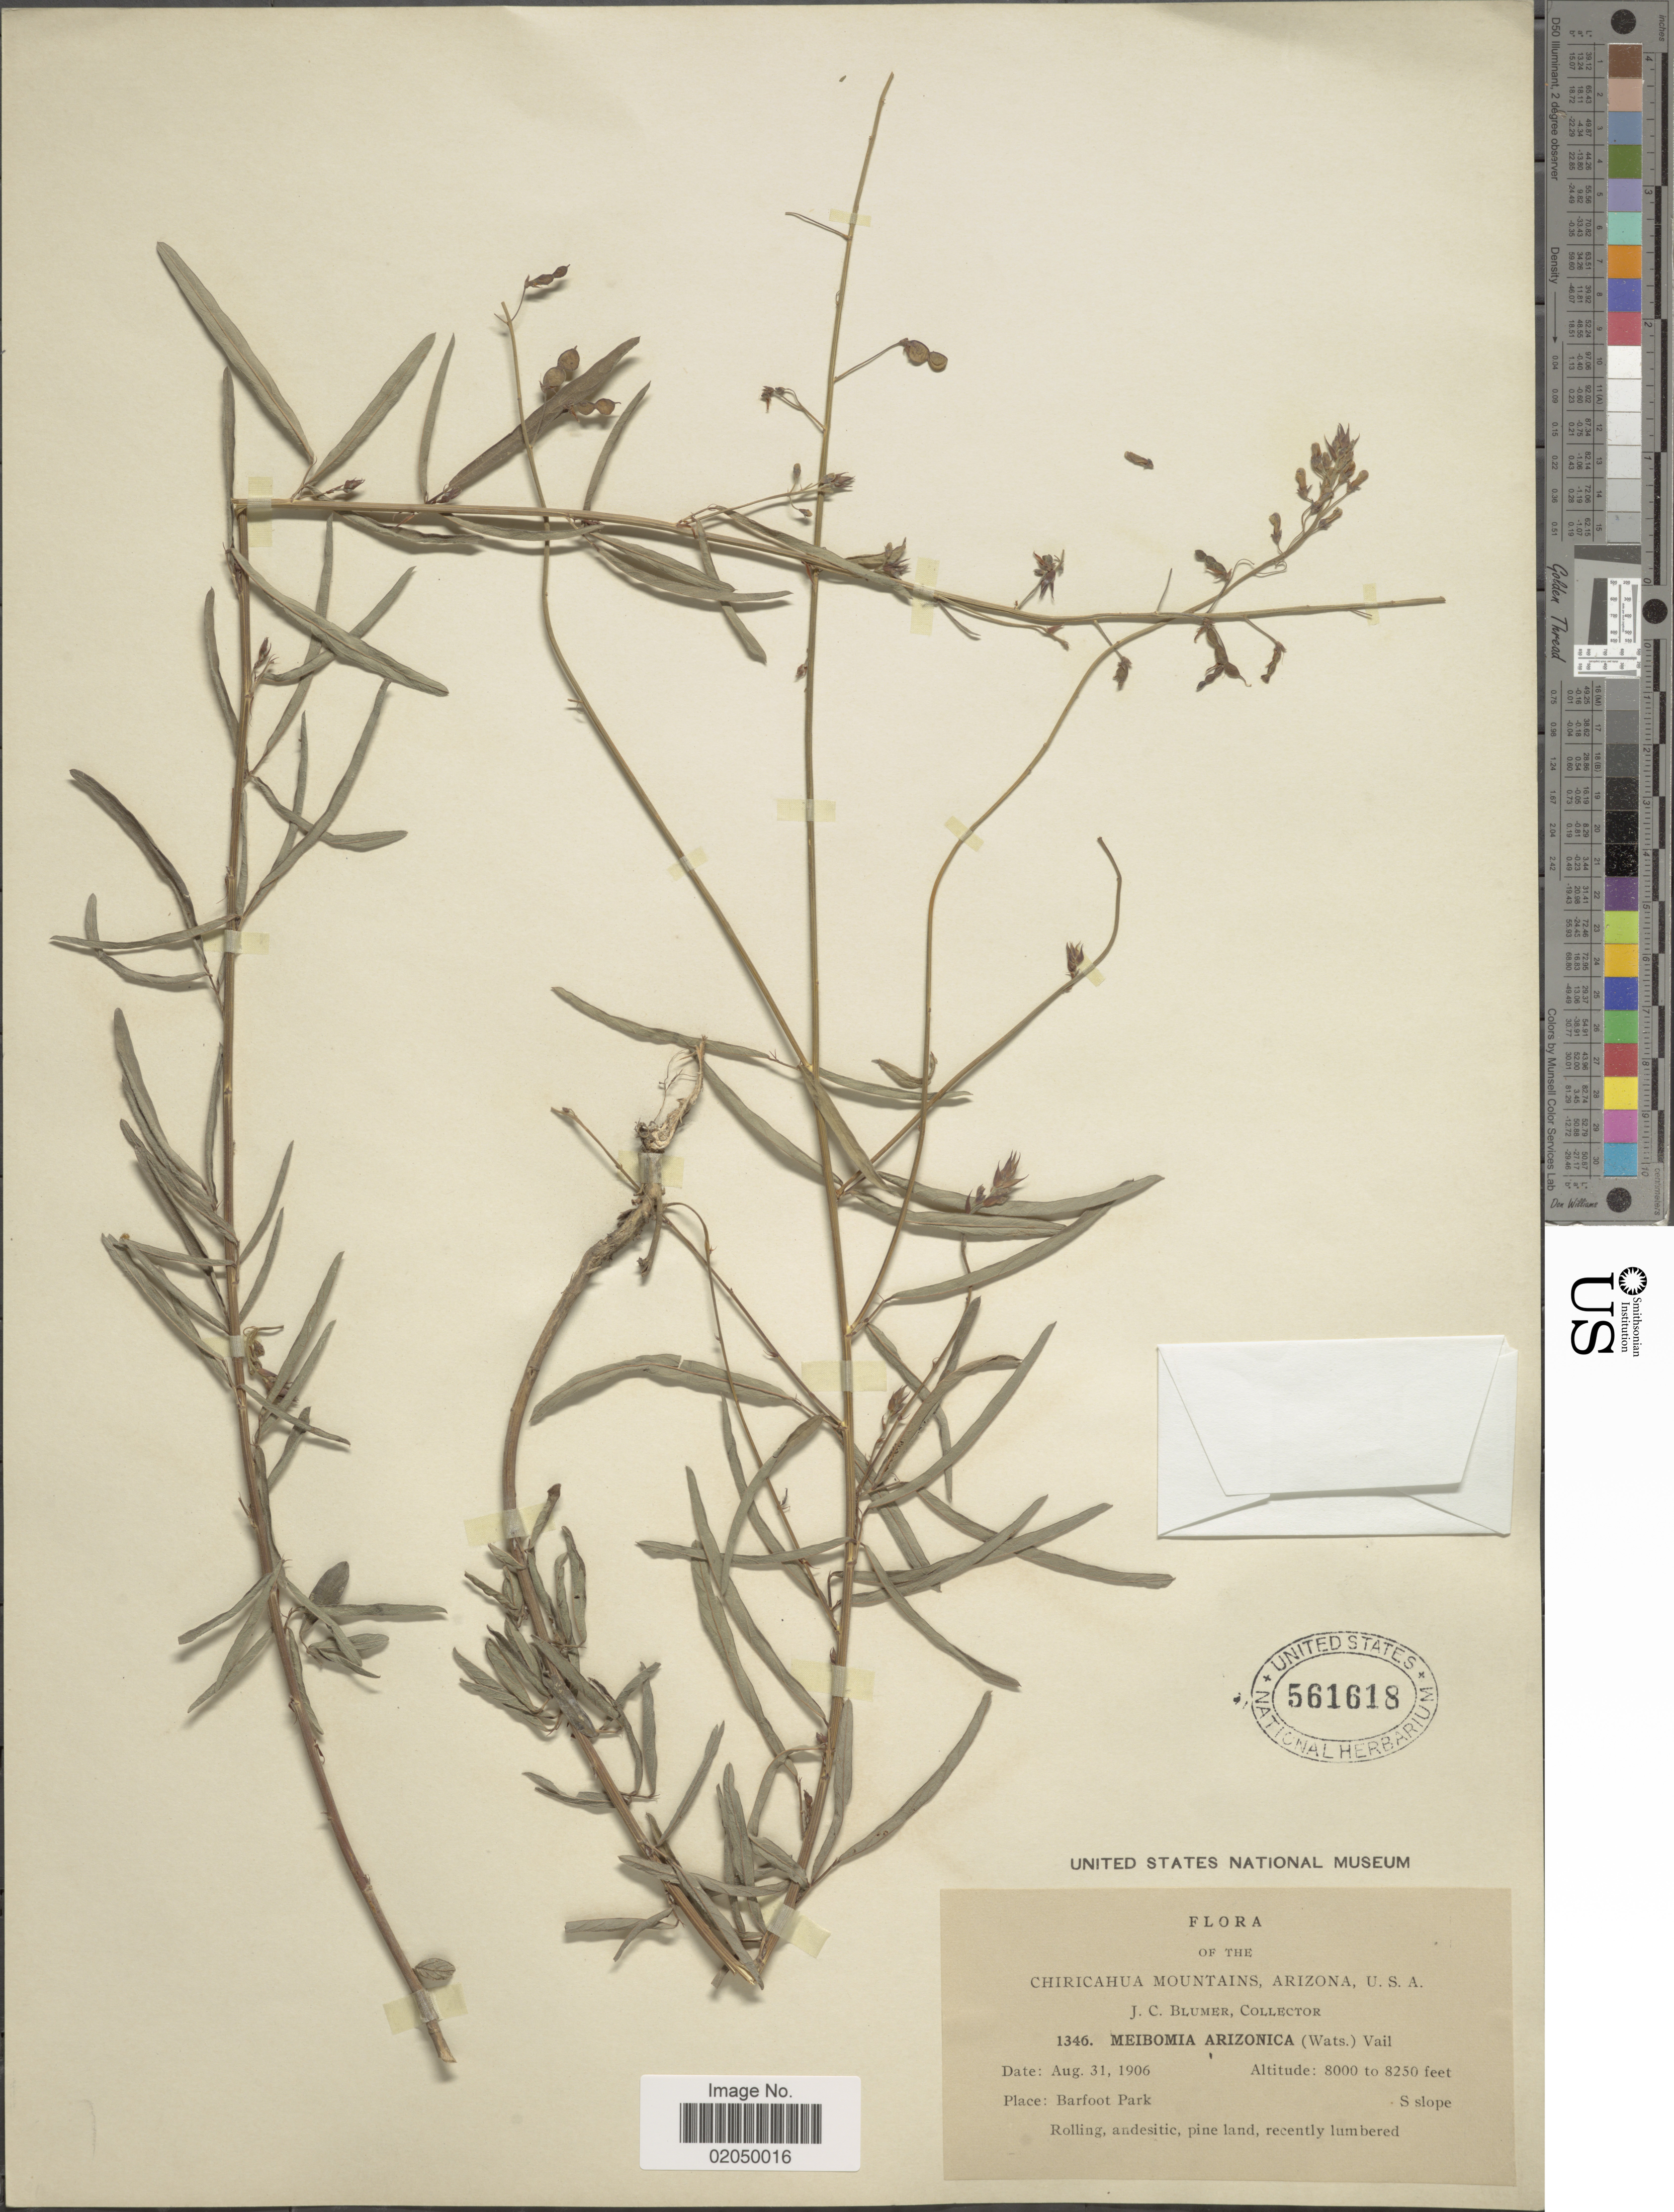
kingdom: Plantae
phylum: Tracheophyta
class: Magnoliopsida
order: Fabales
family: Fabaceae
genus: Desmodium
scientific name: Desmodium arizonicum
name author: S. Watson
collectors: J. C. Blumer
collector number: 1346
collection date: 1906-08-31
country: United States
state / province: Arizona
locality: Chiricahua Mountains. Barfoot Park S slope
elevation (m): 2438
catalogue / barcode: US 561618